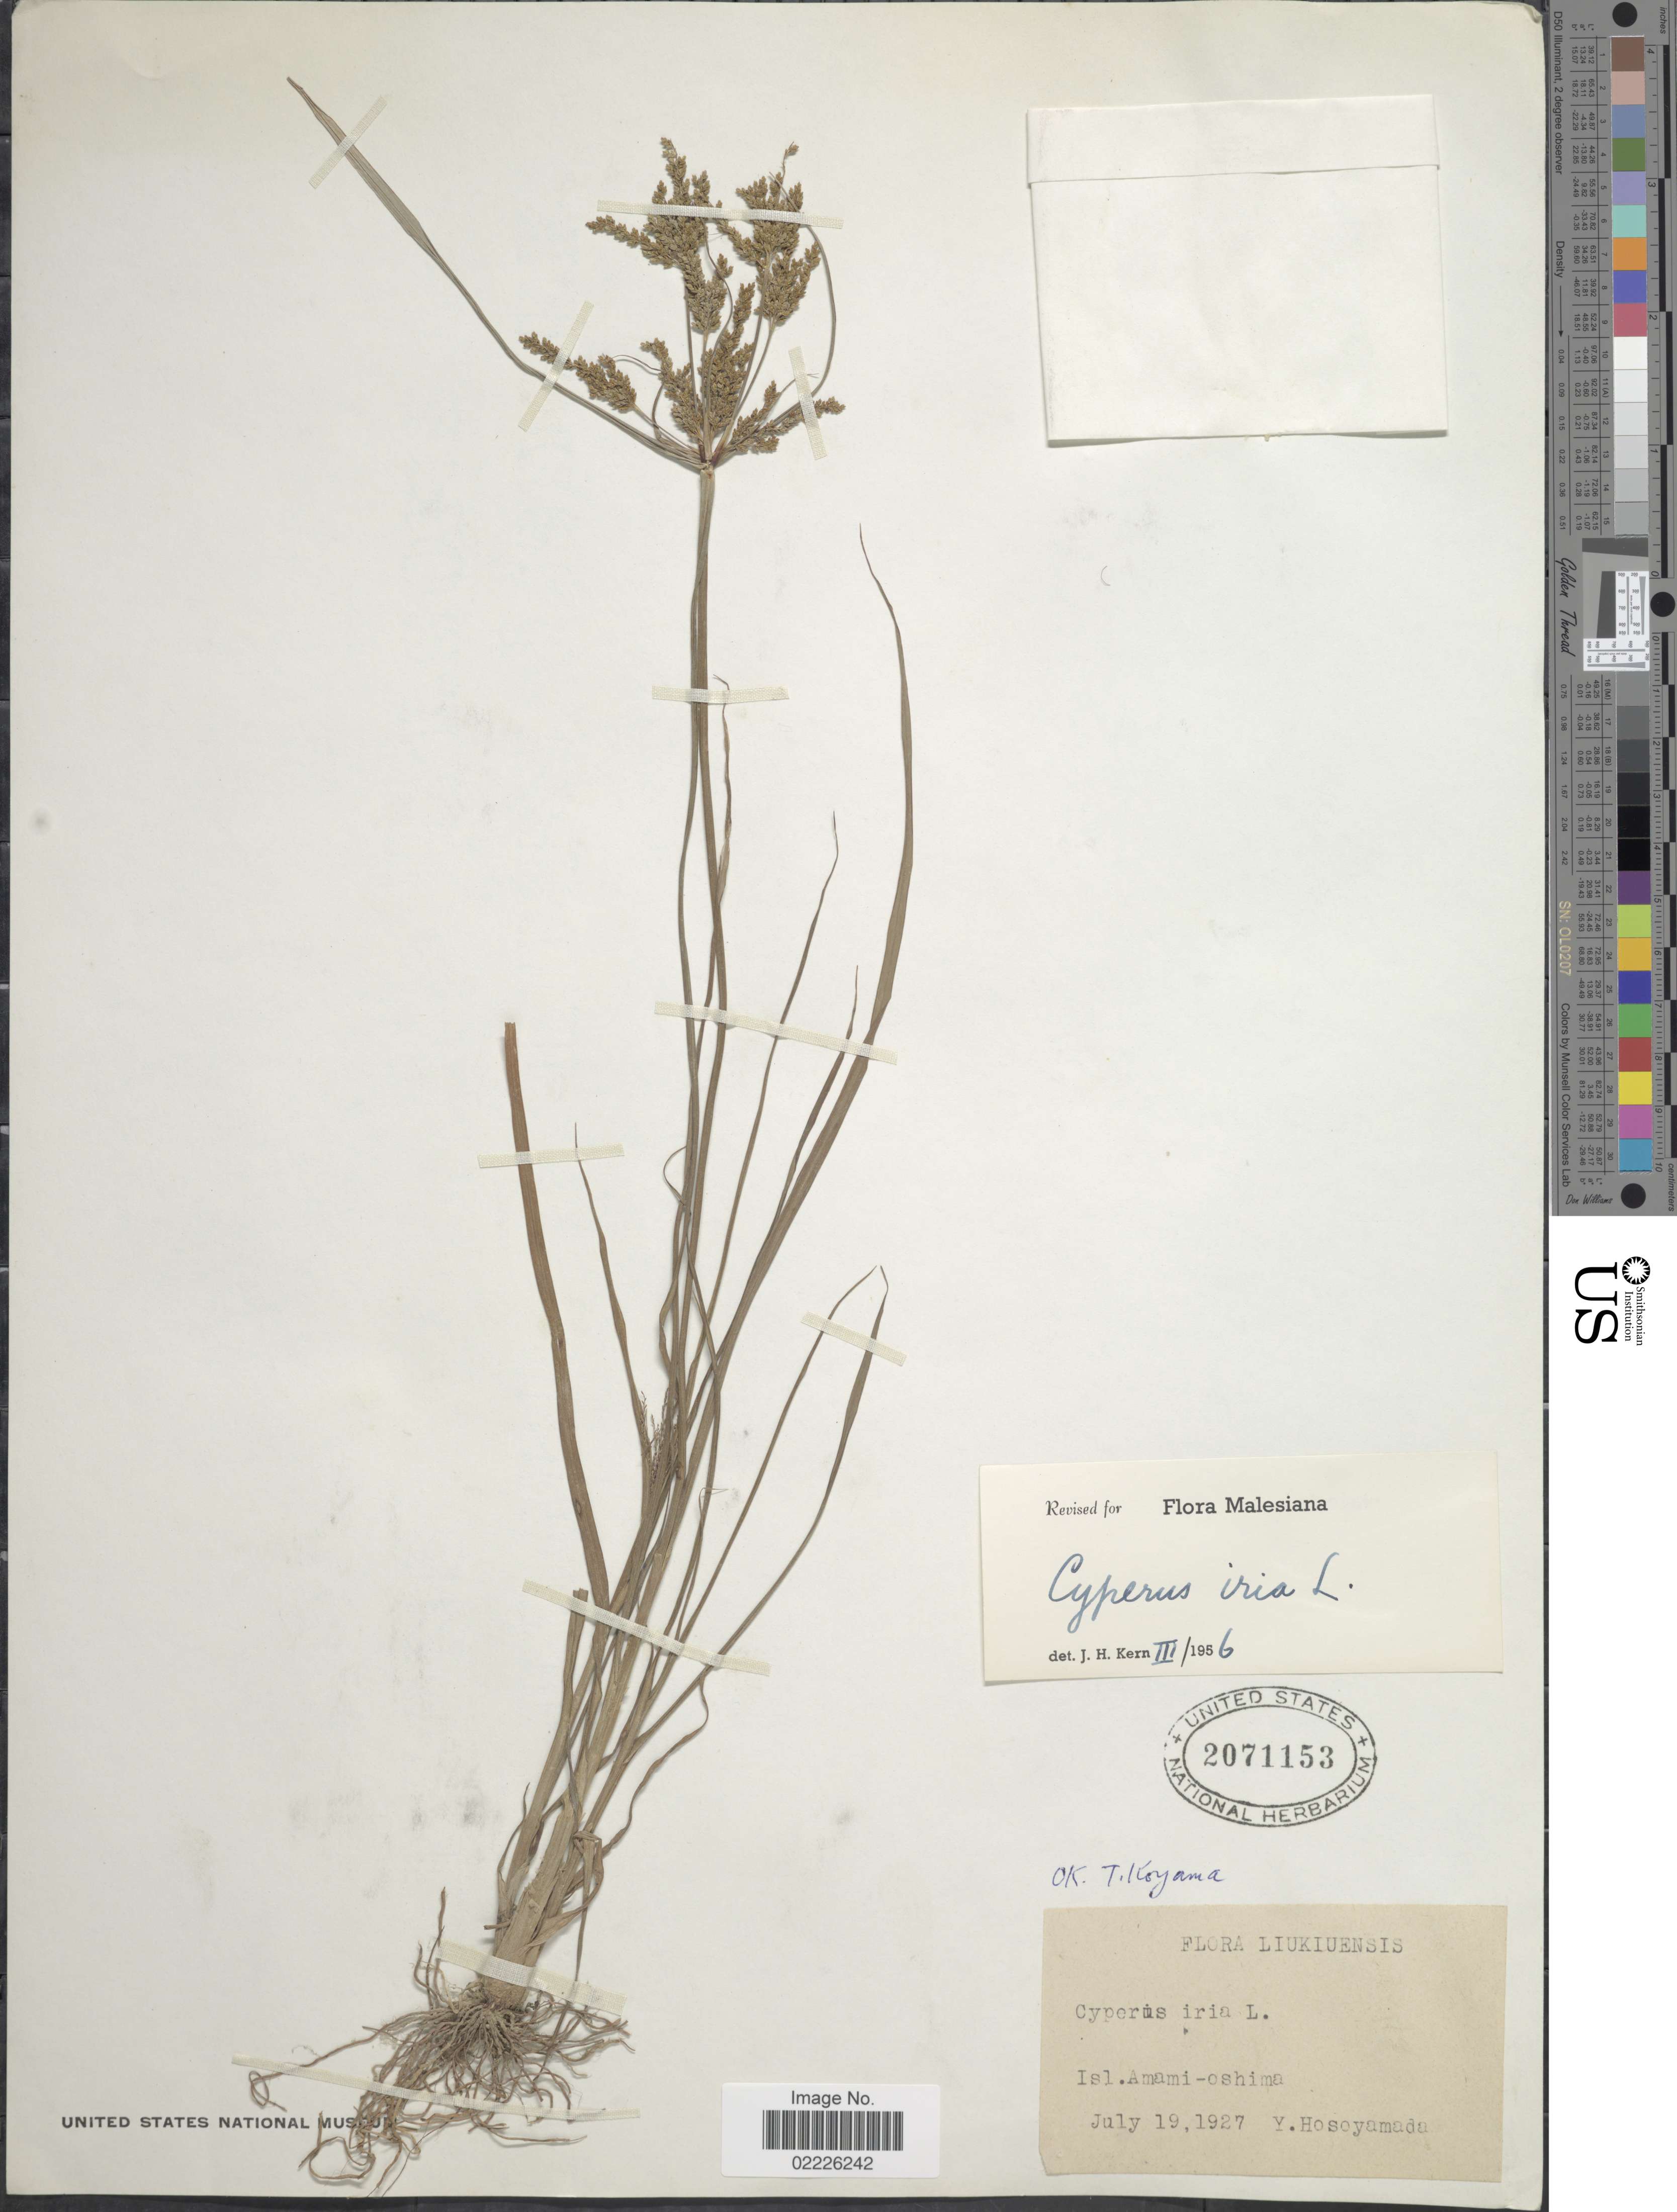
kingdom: Plantae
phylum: Tracheophyta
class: Liliopsida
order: Poales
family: Cyperaceae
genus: Cyperus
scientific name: Cyperus iria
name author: L.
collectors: Y. Hosoyamada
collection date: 1927-07-19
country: Japan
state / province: Okinawa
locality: Isl. Amami-oshima. Liukiuensis.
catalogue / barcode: US 2071153